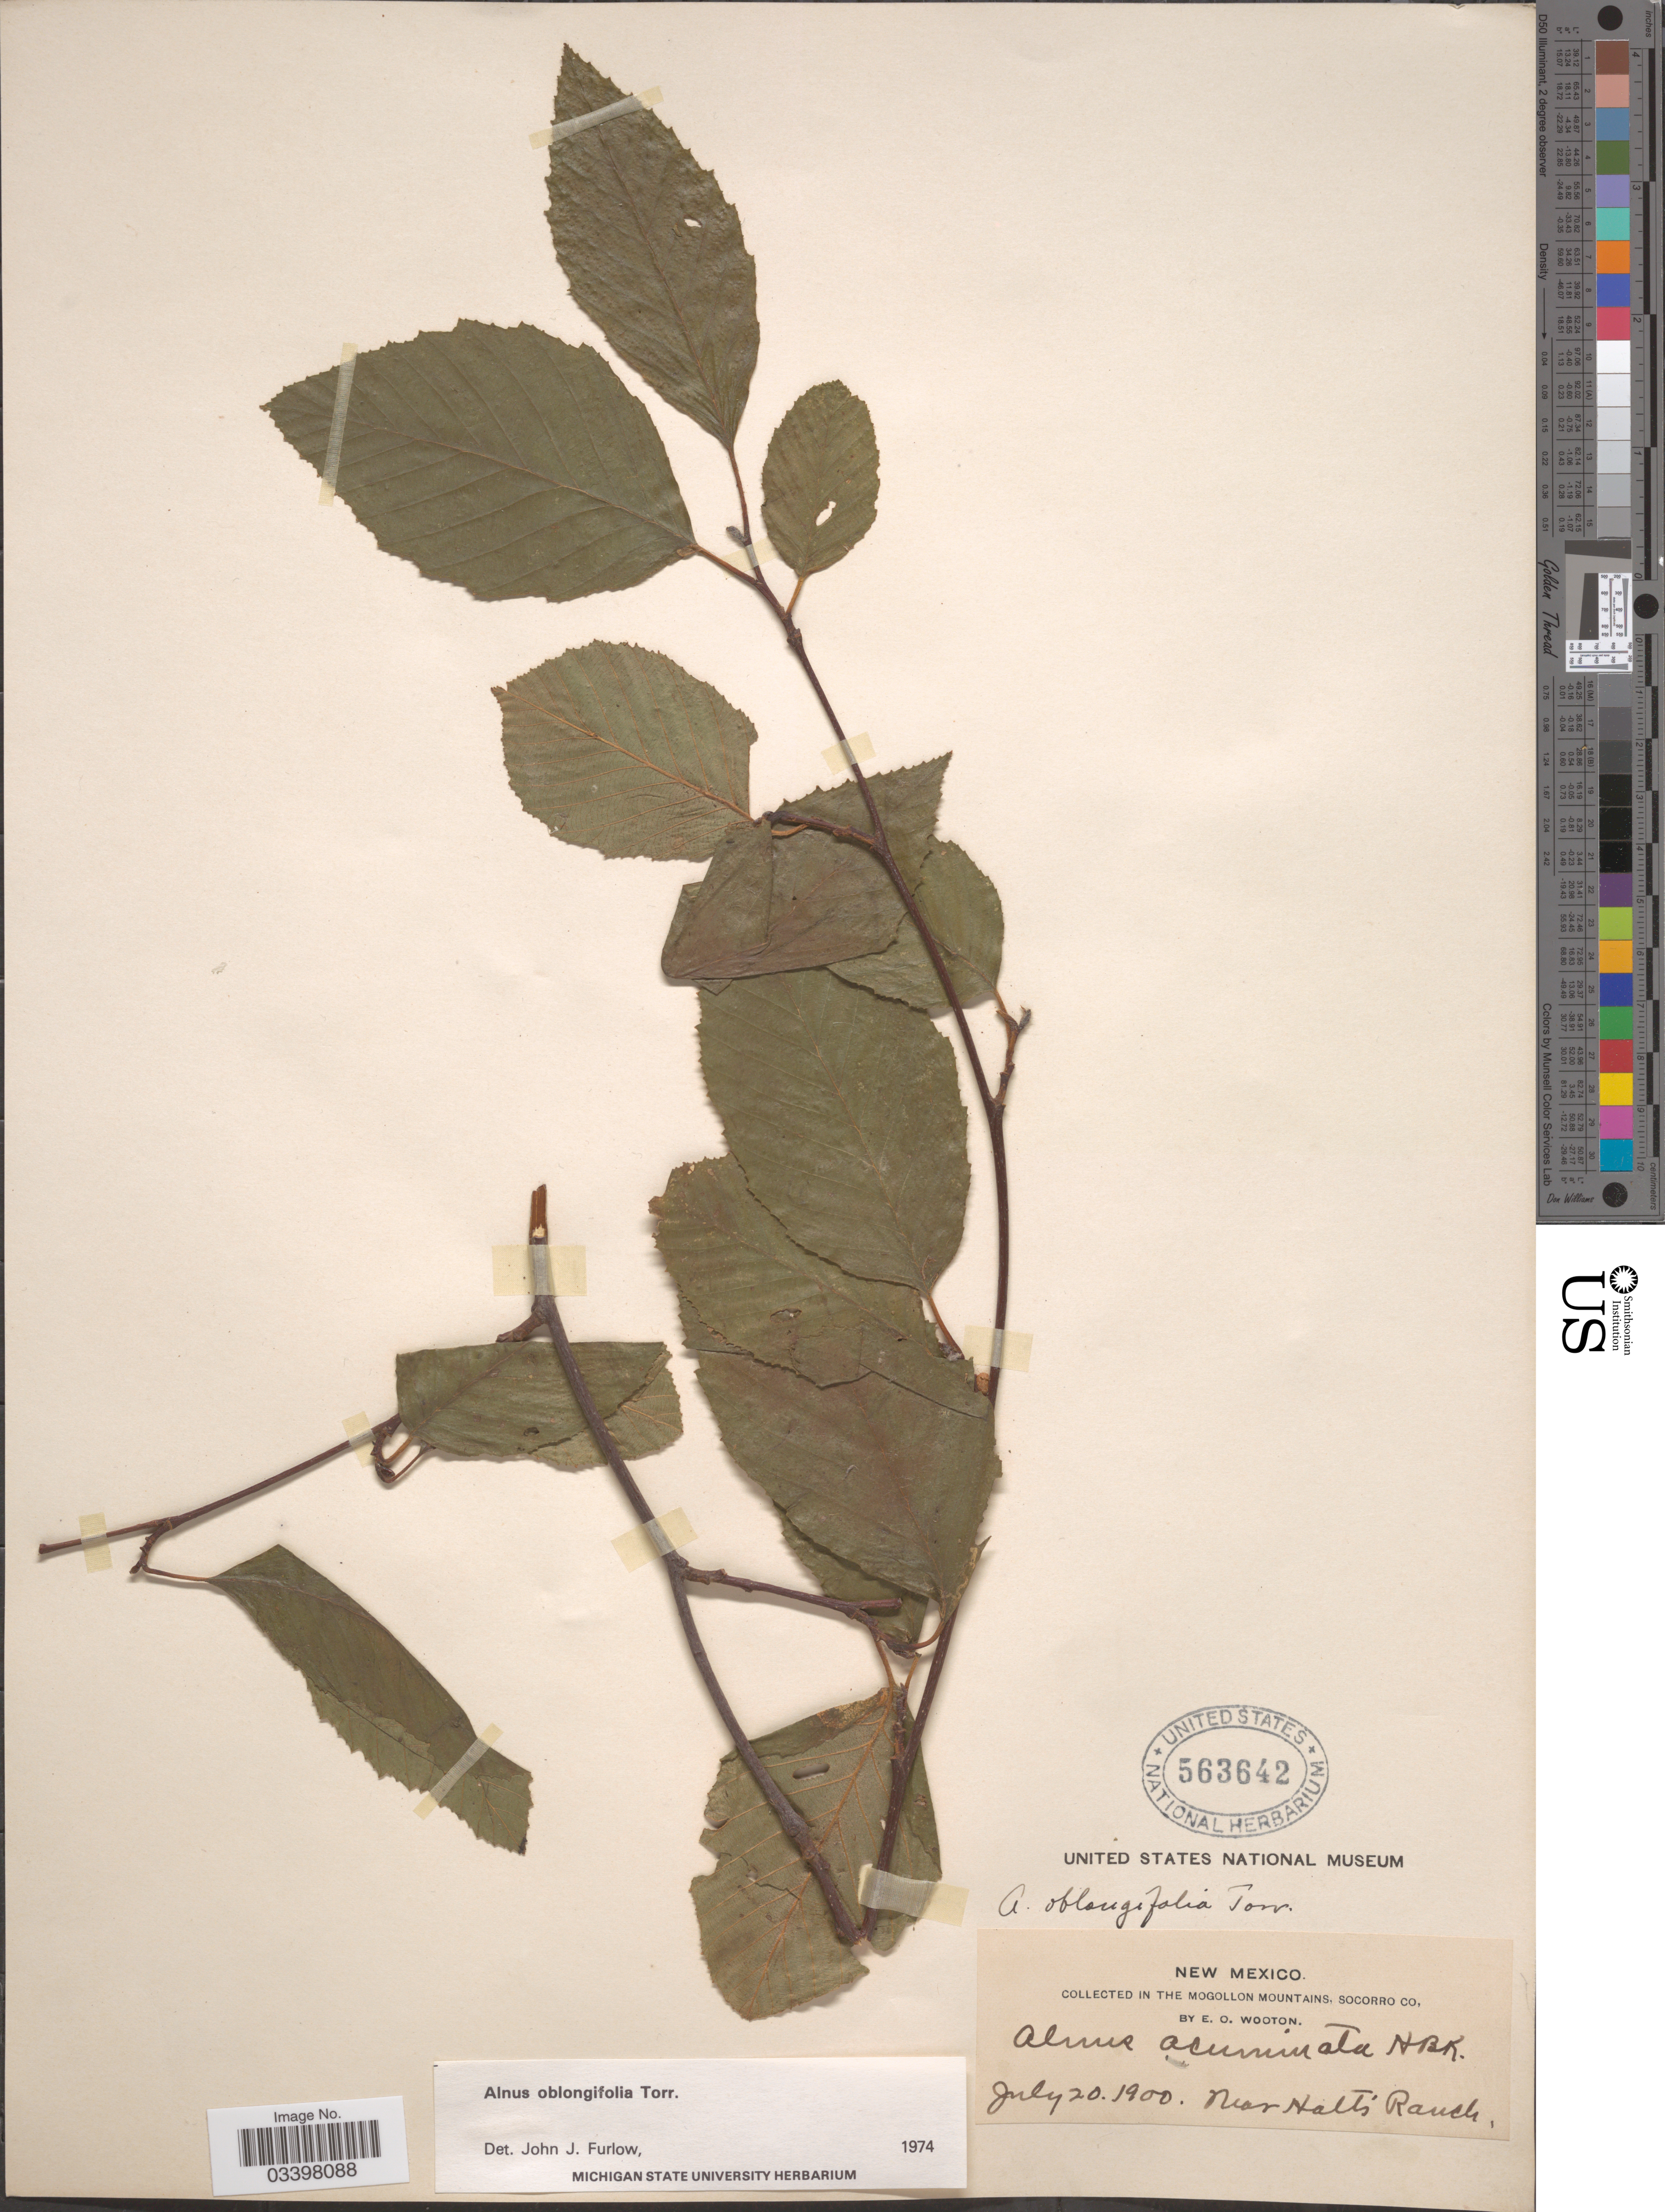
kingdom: Plantae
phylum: Tracheophyta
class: Magnoliopsida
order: Fagales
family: Betulaceae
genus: Alnus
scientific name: Alnus oblongifolia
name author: Torr. in Emory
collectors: E. O. Wooton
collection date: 1900-07-20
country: United States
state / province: New Mexico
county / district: Socorro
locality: The Mogollon Mountains, Socorro Co. Near Holt's Ranch.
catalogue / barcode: US 563642